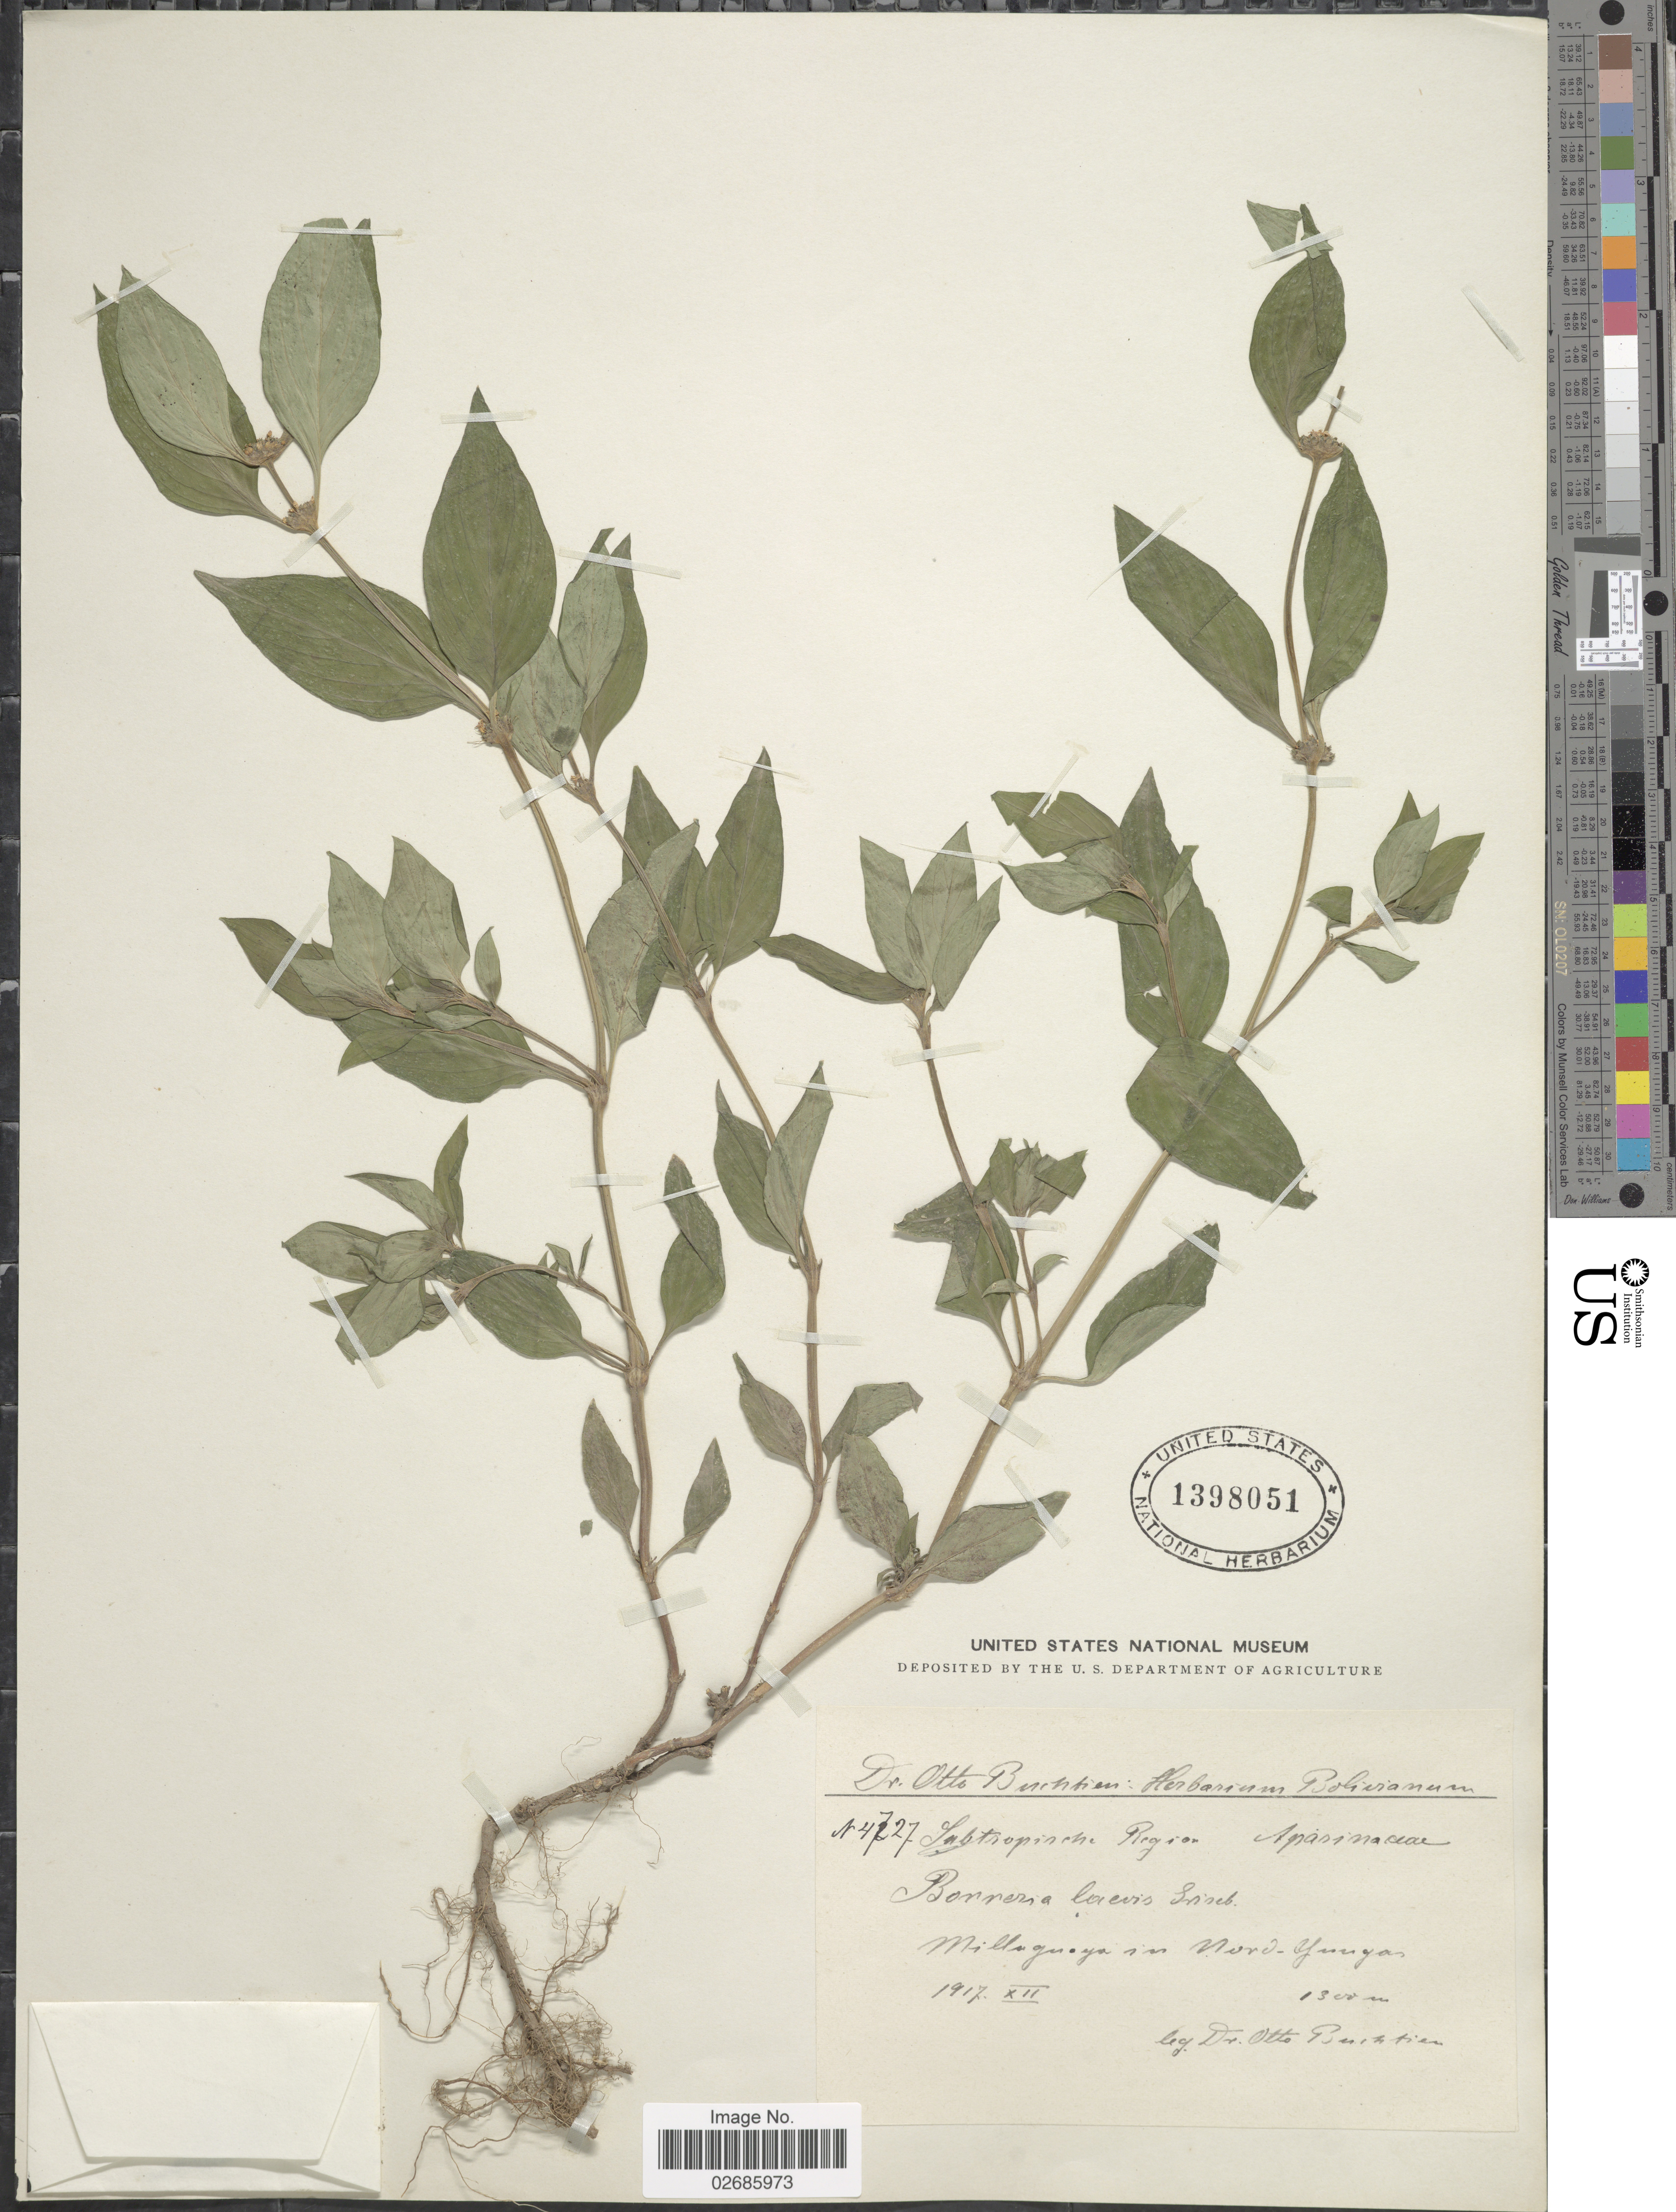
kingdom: Plantae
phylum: Tracheophyta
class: Magnoliopsida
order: Gentianales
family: Rubiaceae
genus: Borreria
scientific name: Borreria assurgens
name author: (Ruiz & Pav.) Griseb.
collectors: O. Buchtien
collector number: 4727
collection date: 1917-12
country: Bolivia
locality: Millagueya in Nord-Yungas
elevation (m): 1300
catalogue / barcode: US 1398051